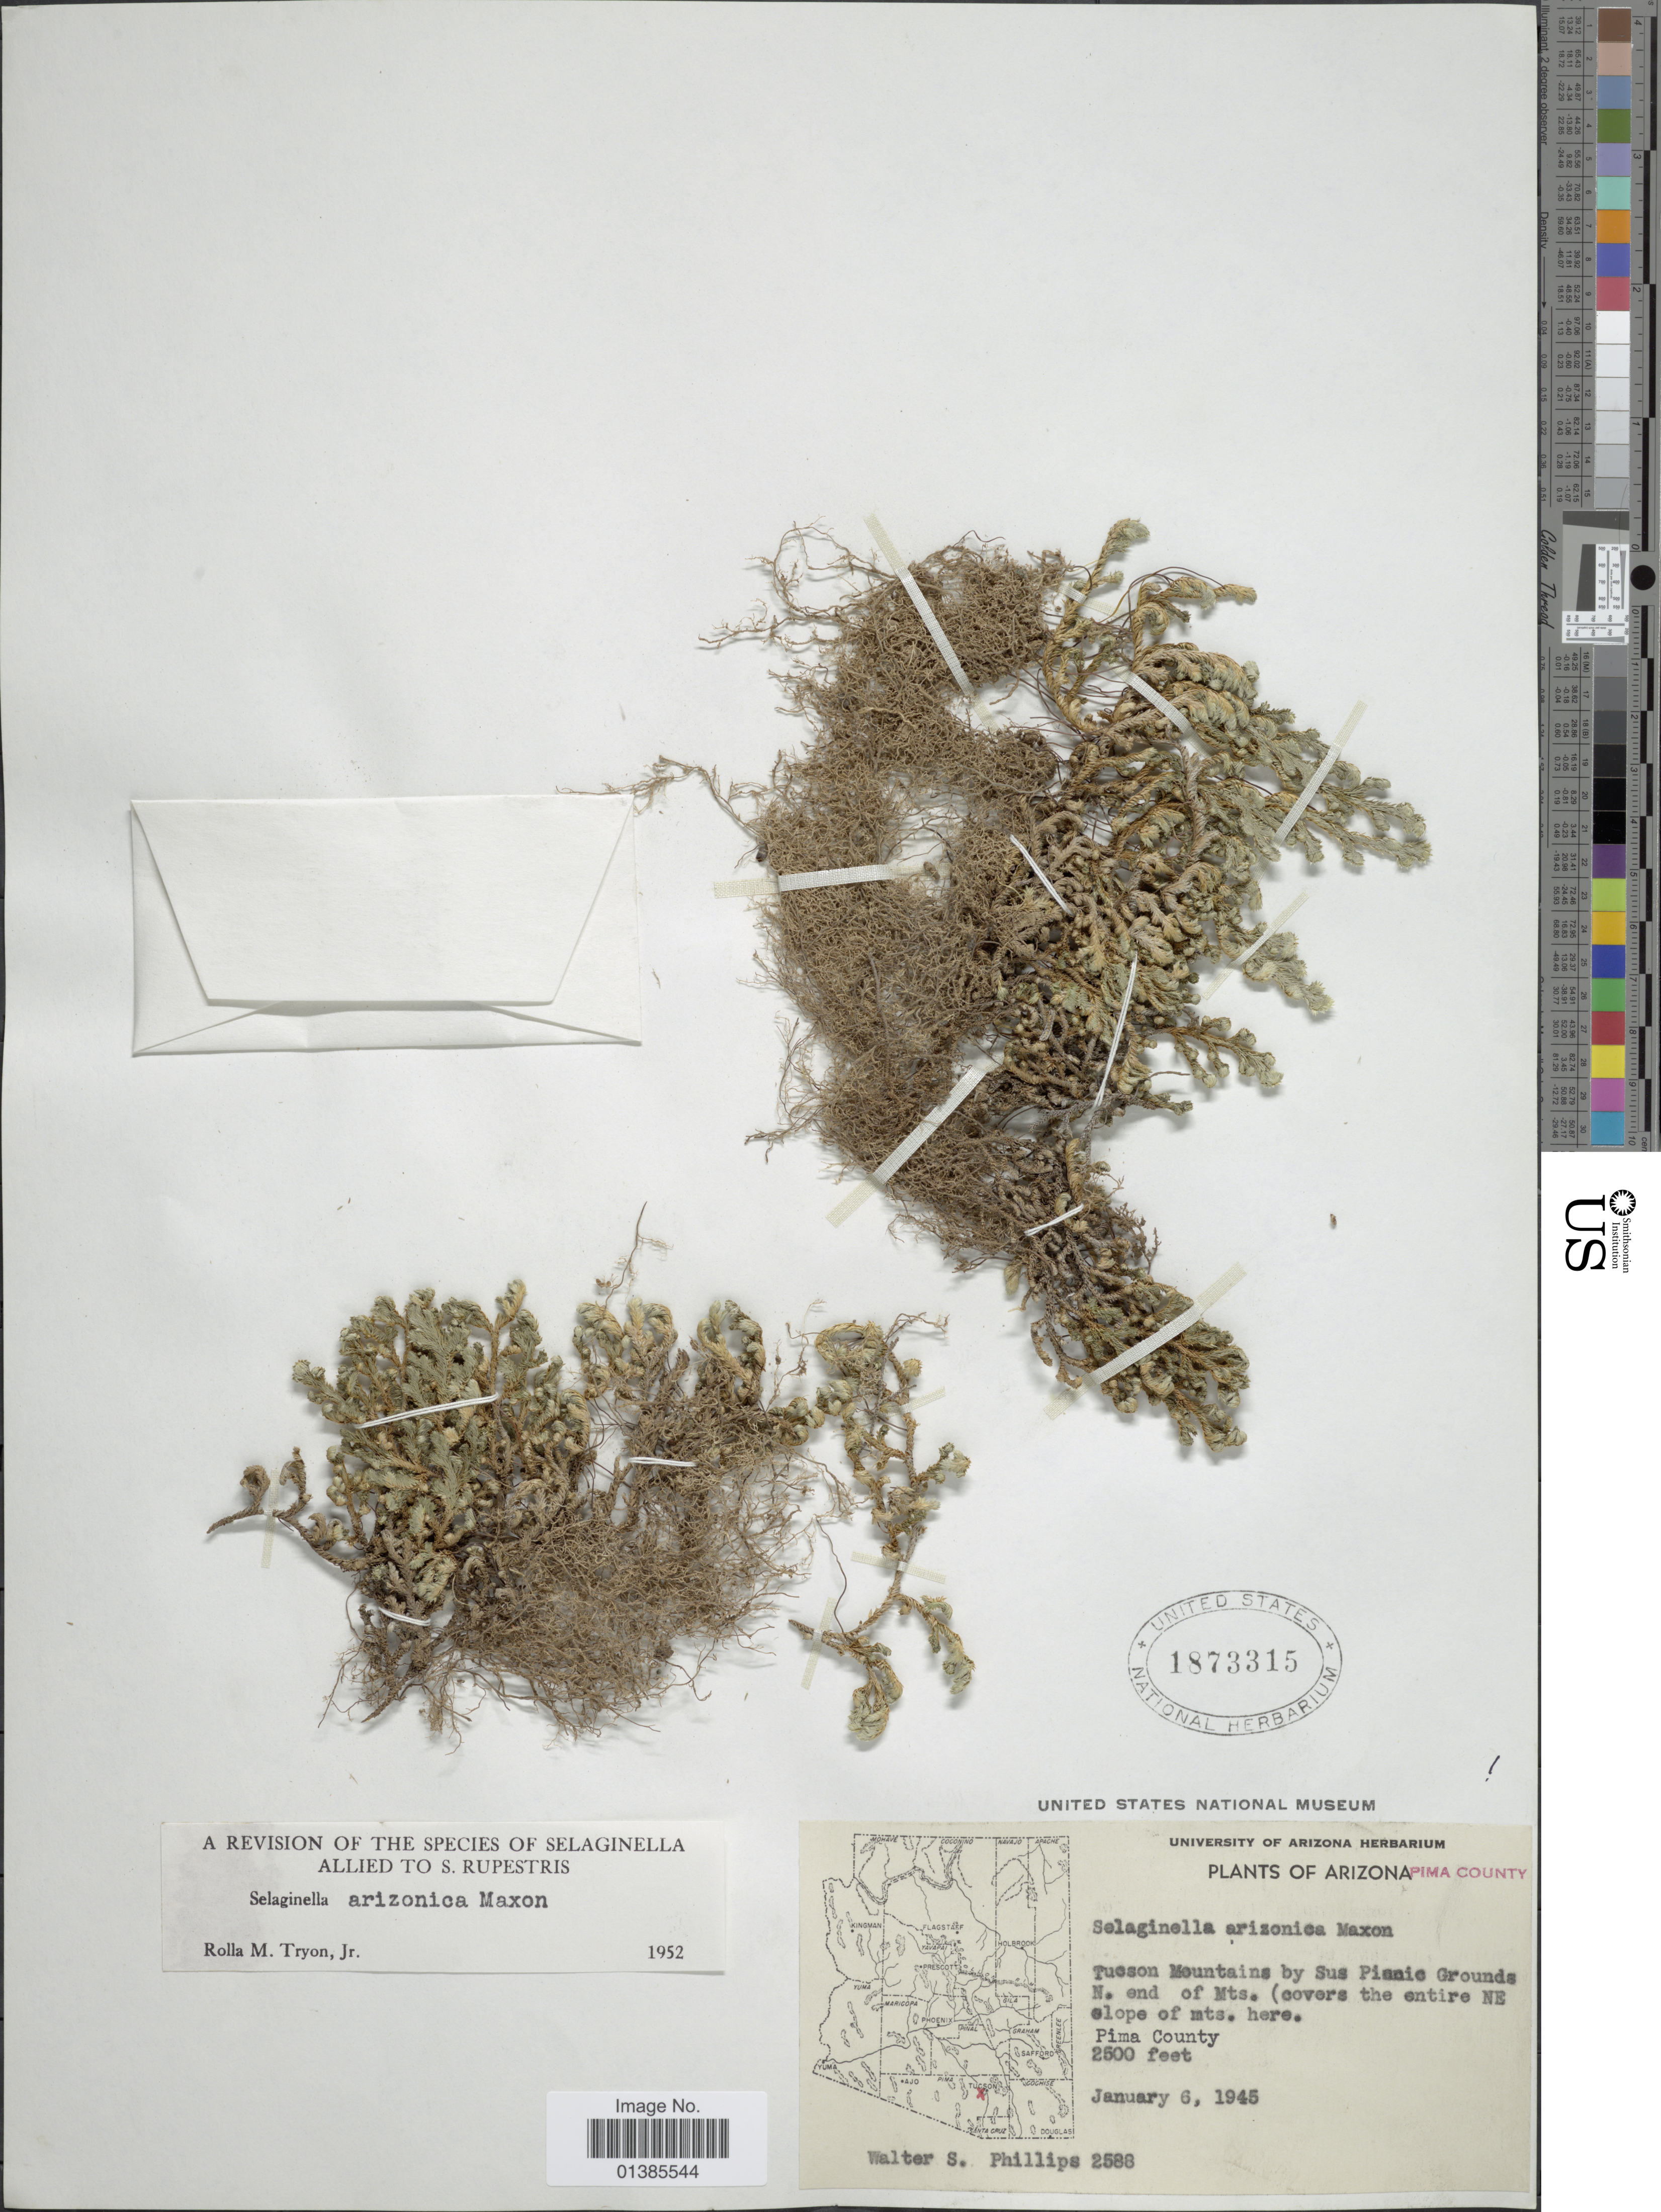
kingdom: Plantae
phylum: Tracheophyta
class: Lycopodiopsida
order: Selaginellales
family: Selaginellaceae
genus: Selaginella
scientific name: Selaginella arizonica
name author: Maxon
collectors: W. S. Phillips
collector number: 2588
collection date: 1945-01-06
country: United States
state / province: Arizona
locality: Pima County. Tucson Mountains by Sus Pianic Grounds N. end of Mts. (covers the entire NE slope of mts. here).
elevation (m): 762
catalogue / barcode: US 1873315